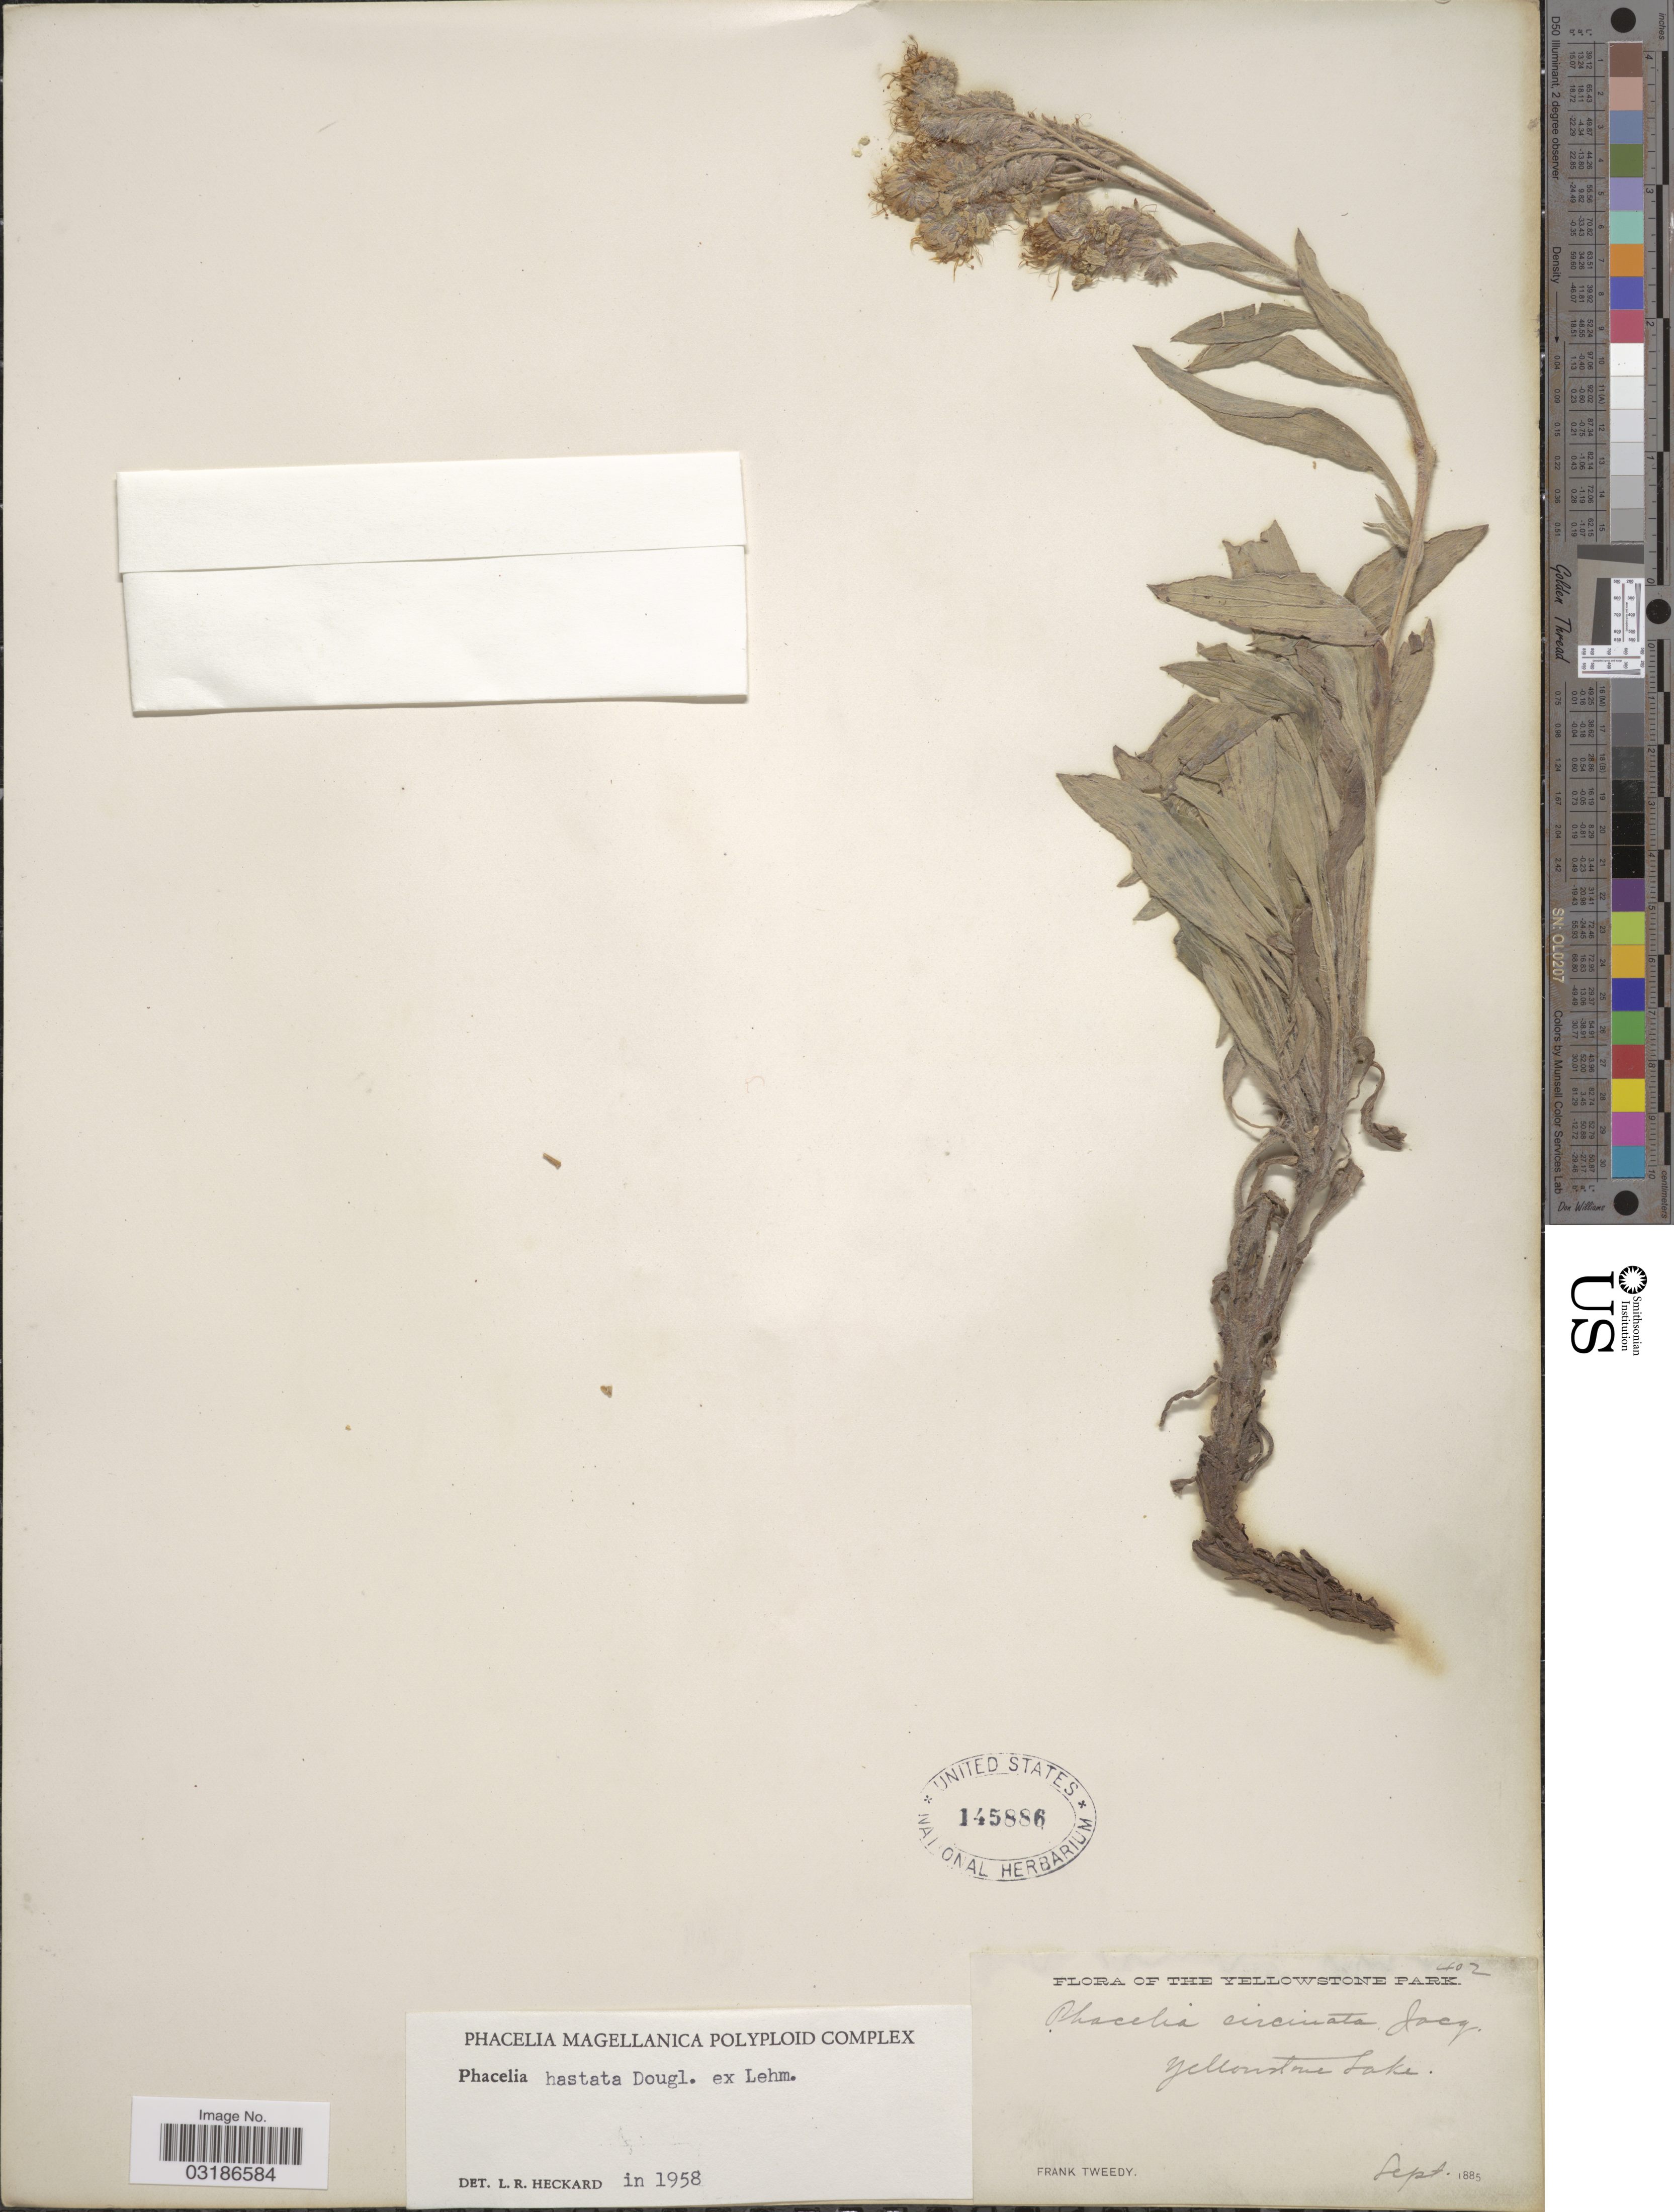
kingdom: Plantae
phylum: Tracheophyta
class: Magnoliopsida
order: Boraginales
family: Hydrophyllaceae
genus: Phacelia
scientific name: Phacelia hastata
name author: Douglas ex Lehm.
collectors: F. Tweedy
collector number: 402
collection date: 1885-09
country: United States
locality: The Yellowstone Park, Yellowstone Park.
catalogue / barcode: US 145886